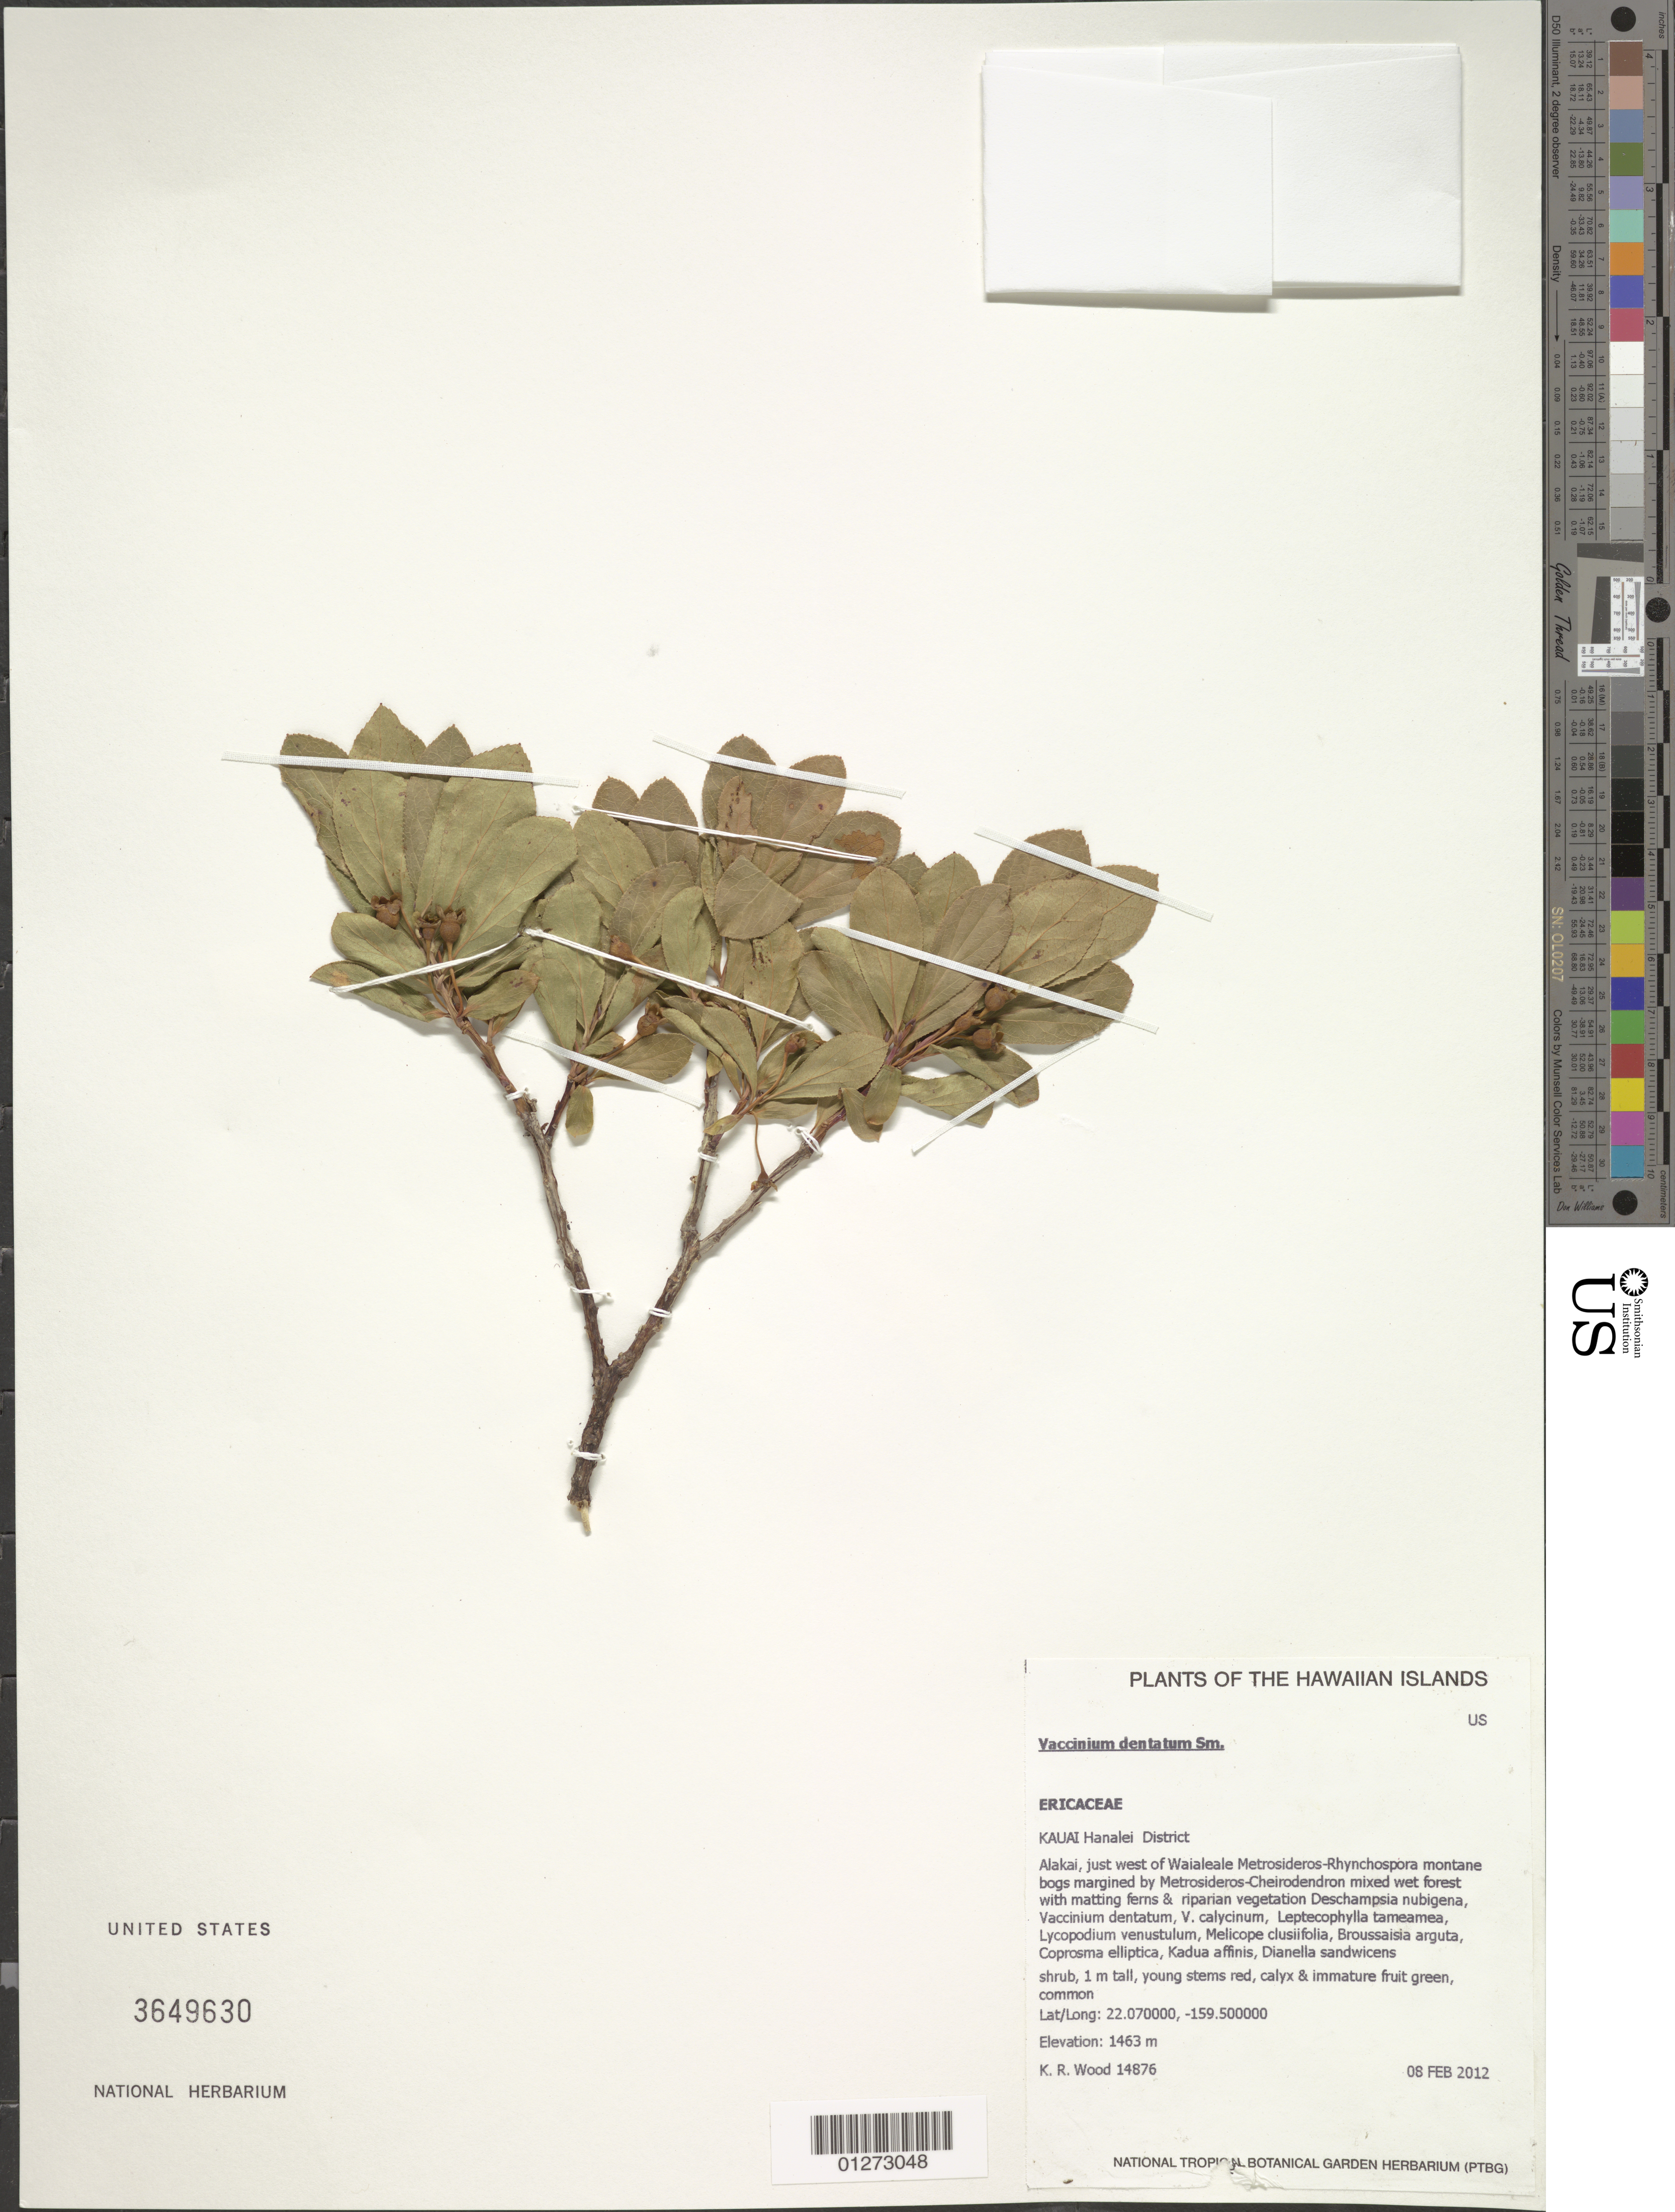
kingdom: Plantae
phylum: Tracheophyta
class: Magnoliopsida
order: Ericales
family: Ericaceae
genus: Vaccinium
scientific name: Vaccinium dentatum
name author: Sm.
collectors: K. R. Wood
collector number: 14876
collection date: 2012-02-08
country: United States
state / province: Hawaii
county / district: Kauai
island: Kaua'i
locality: Waimea District, Alakai, just west of Waialeale.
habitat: Montane bogs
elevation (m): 1463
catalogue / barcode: US 3649630